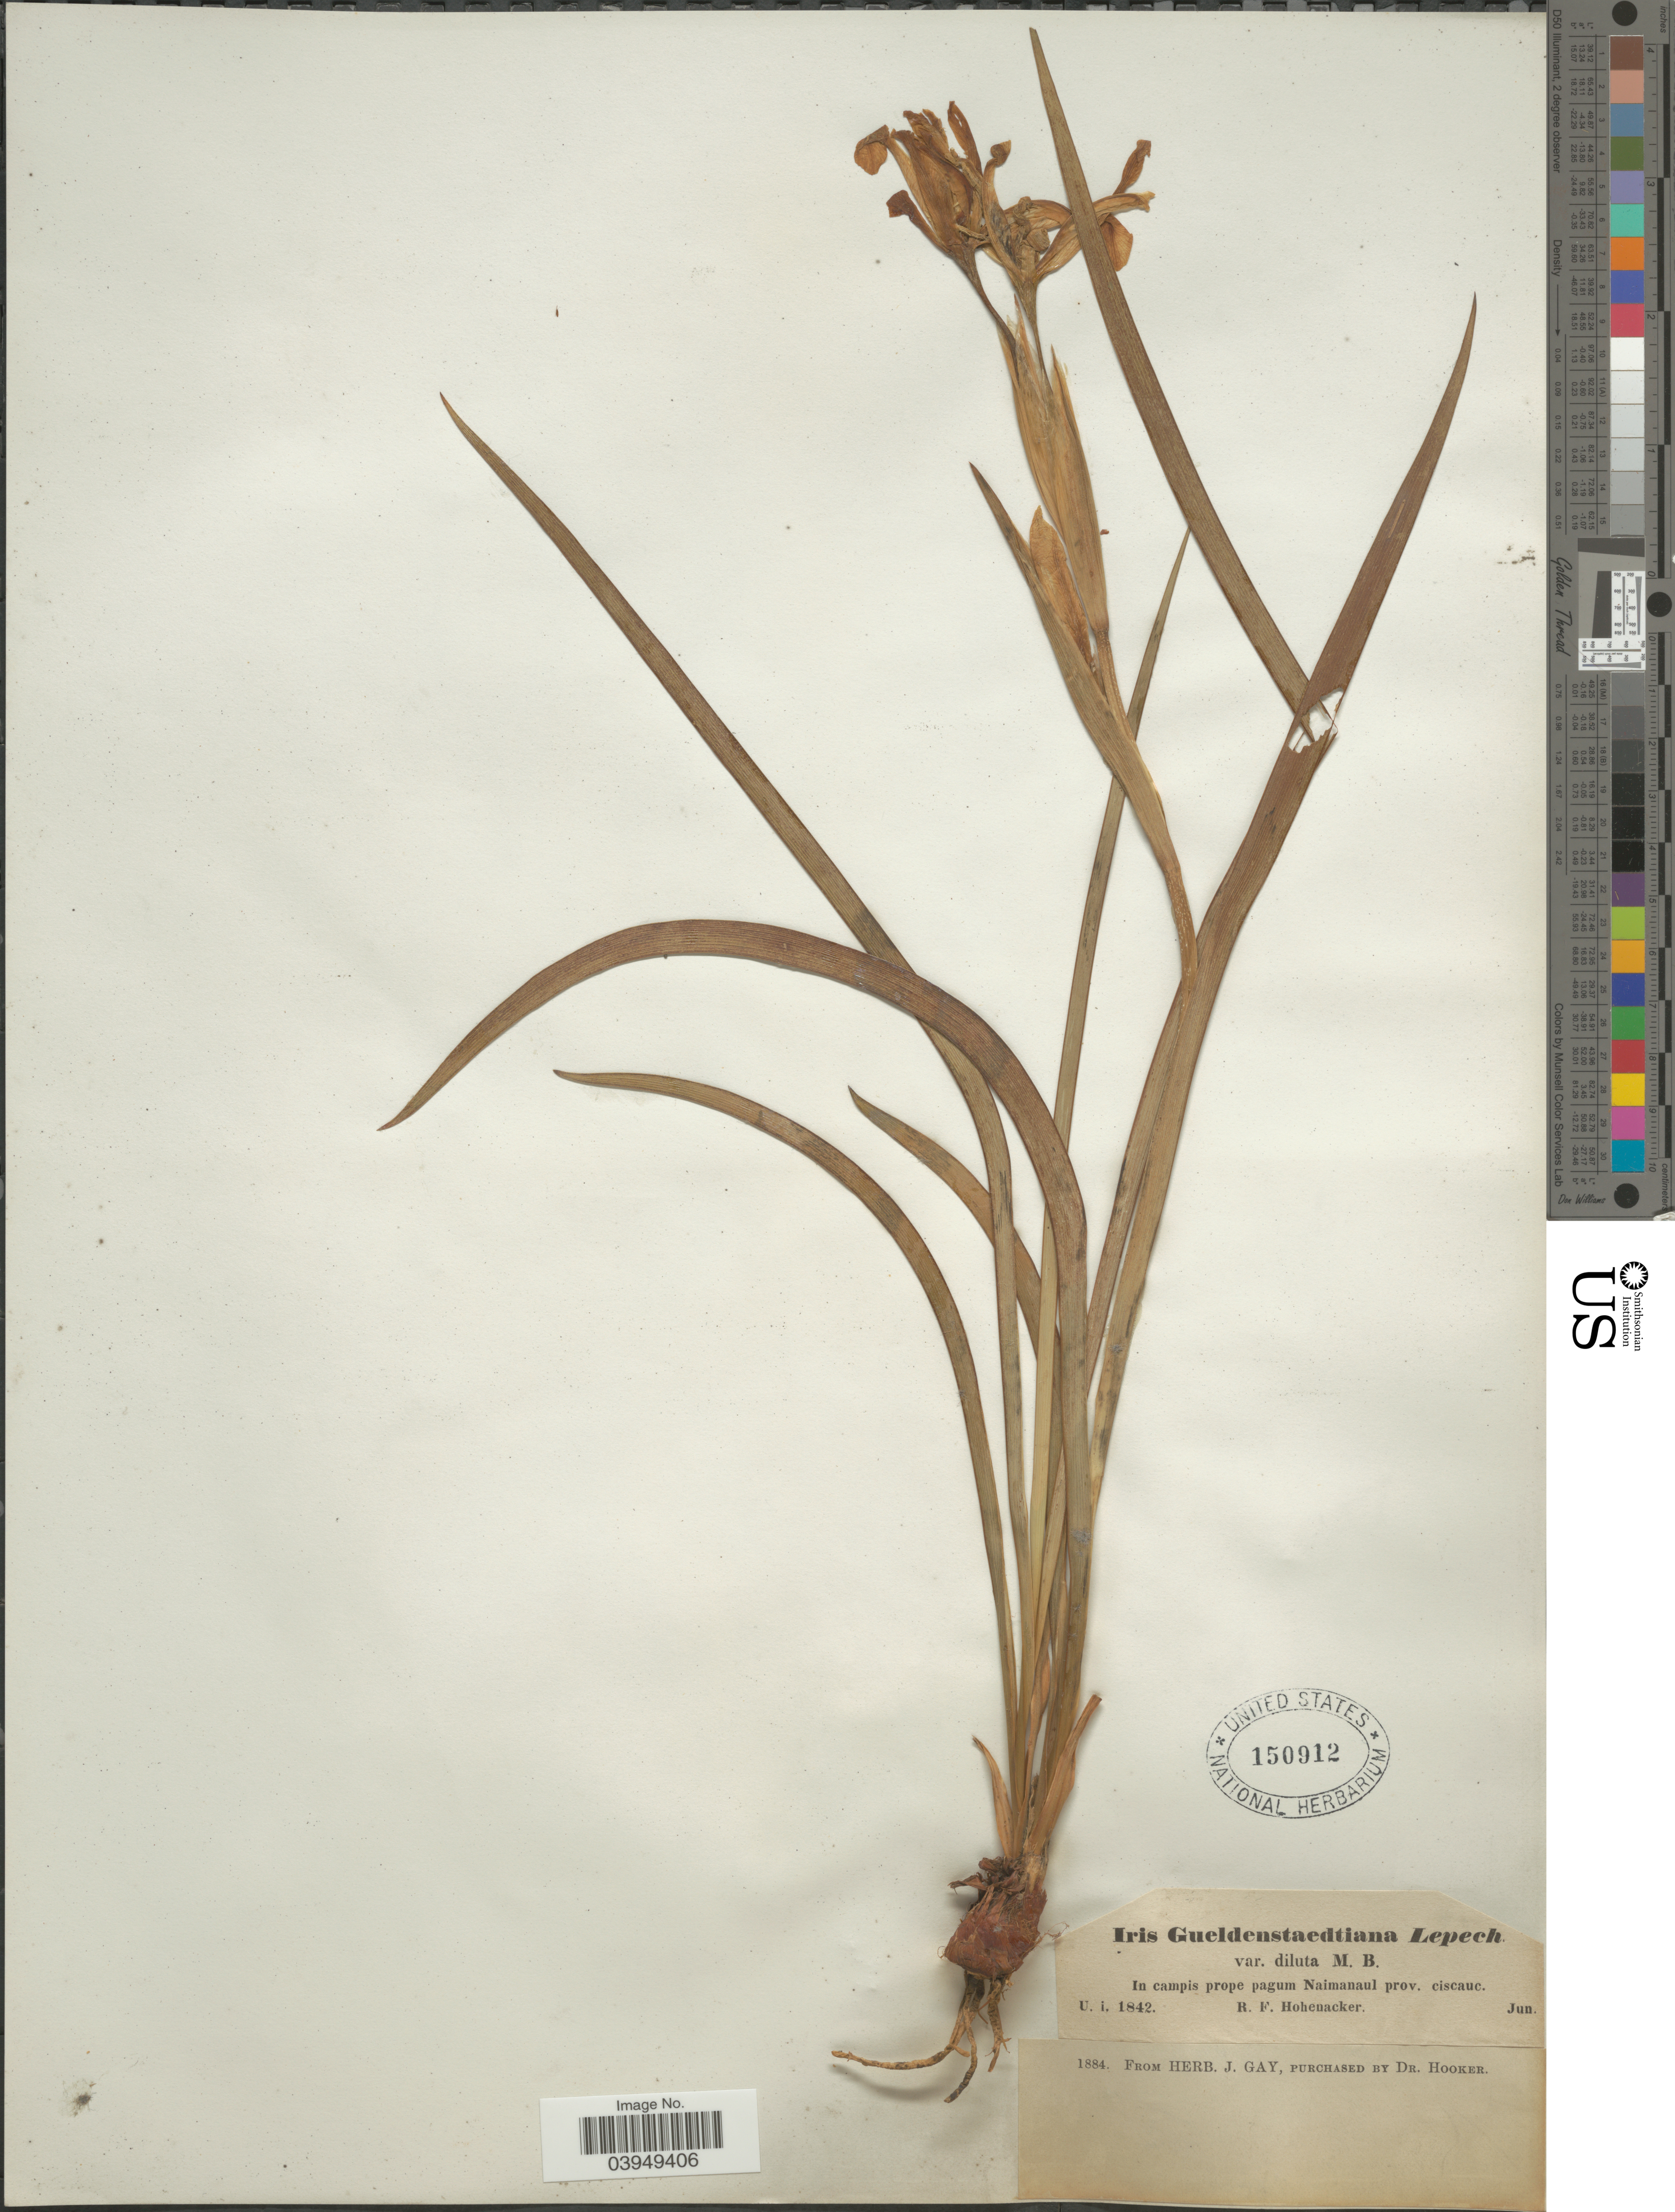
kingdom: Plantae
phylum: Tracheophyta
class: Liliopsida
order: Asparagales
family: Iridaceae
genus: Iris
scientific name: Iris gueldenstaedtiana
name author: Lepech.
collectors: R. F. Hohenacker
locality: In campis prope pagum Naimanaul prov. ciscauc.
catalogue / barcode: US 150912